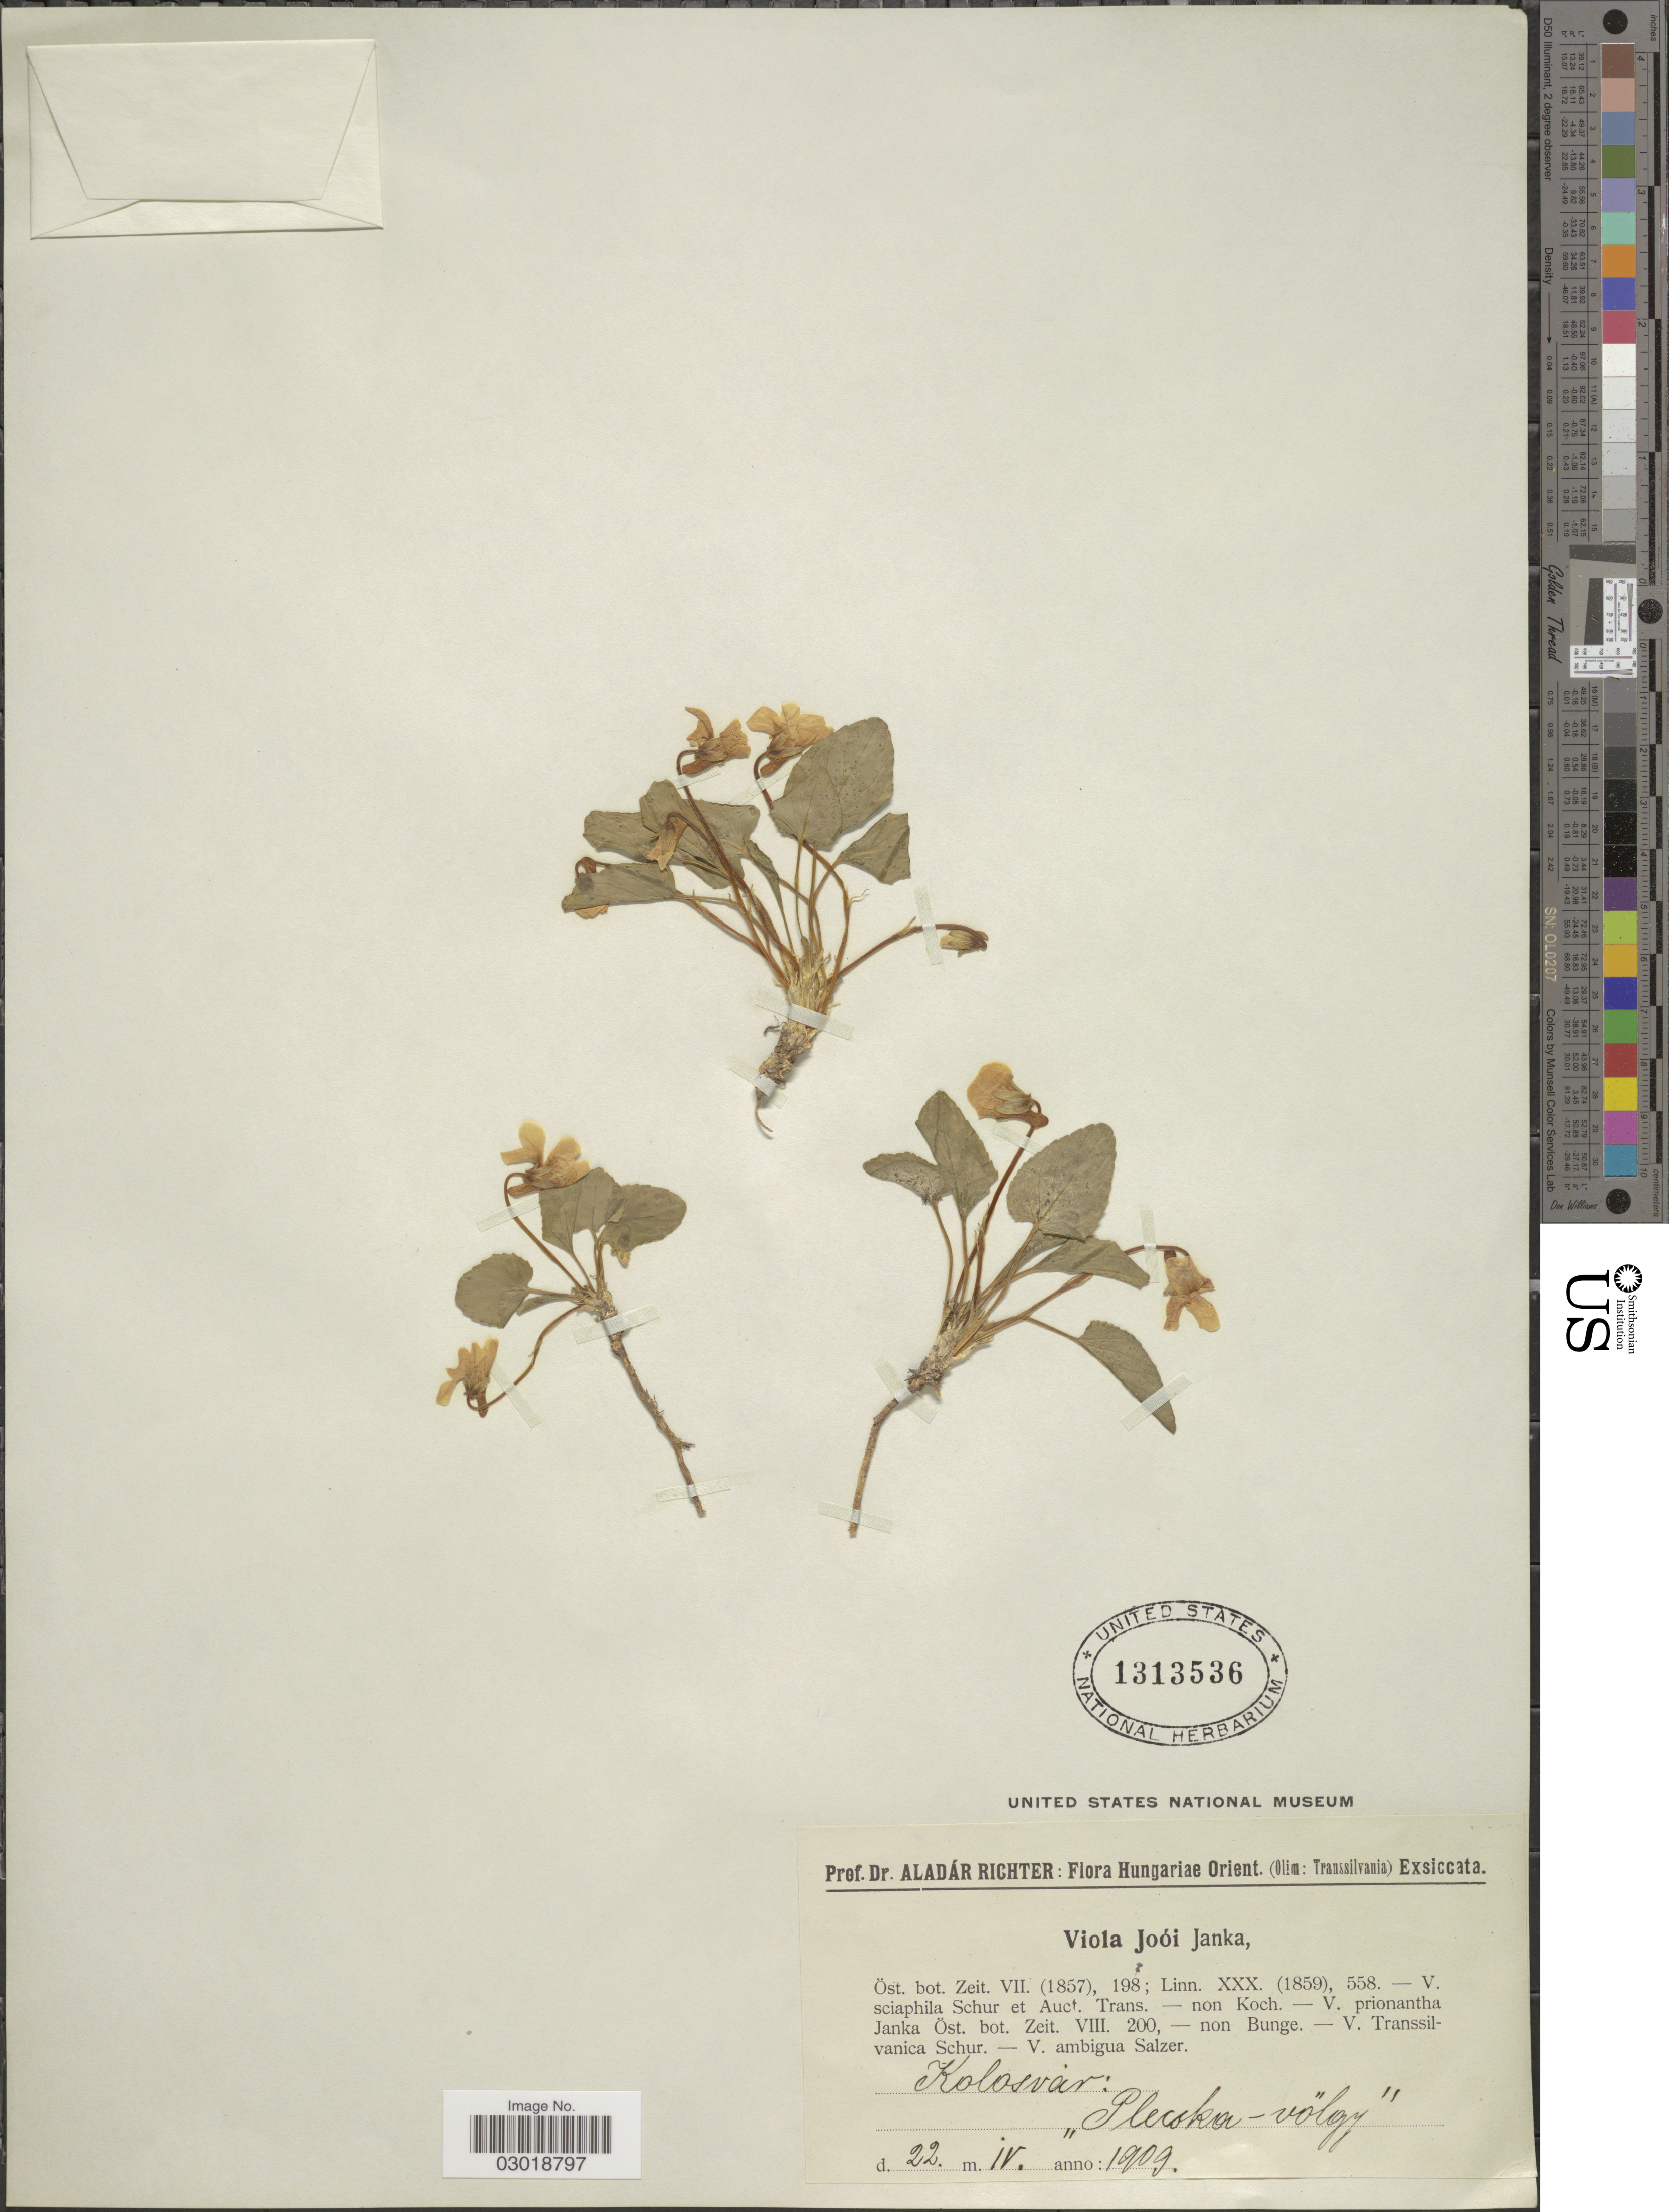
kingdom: Plantae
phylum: Tracheophyta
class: Magnoliopsida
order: Malpighiales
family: Violaceae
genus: Viola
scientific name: Viola jooi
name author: Janka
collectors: A. Richter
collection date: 1909-04-22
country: Romania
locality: (Olim: Transsilvania) Kolosvar: "Plecska-volgy".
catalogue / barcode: US 1313536